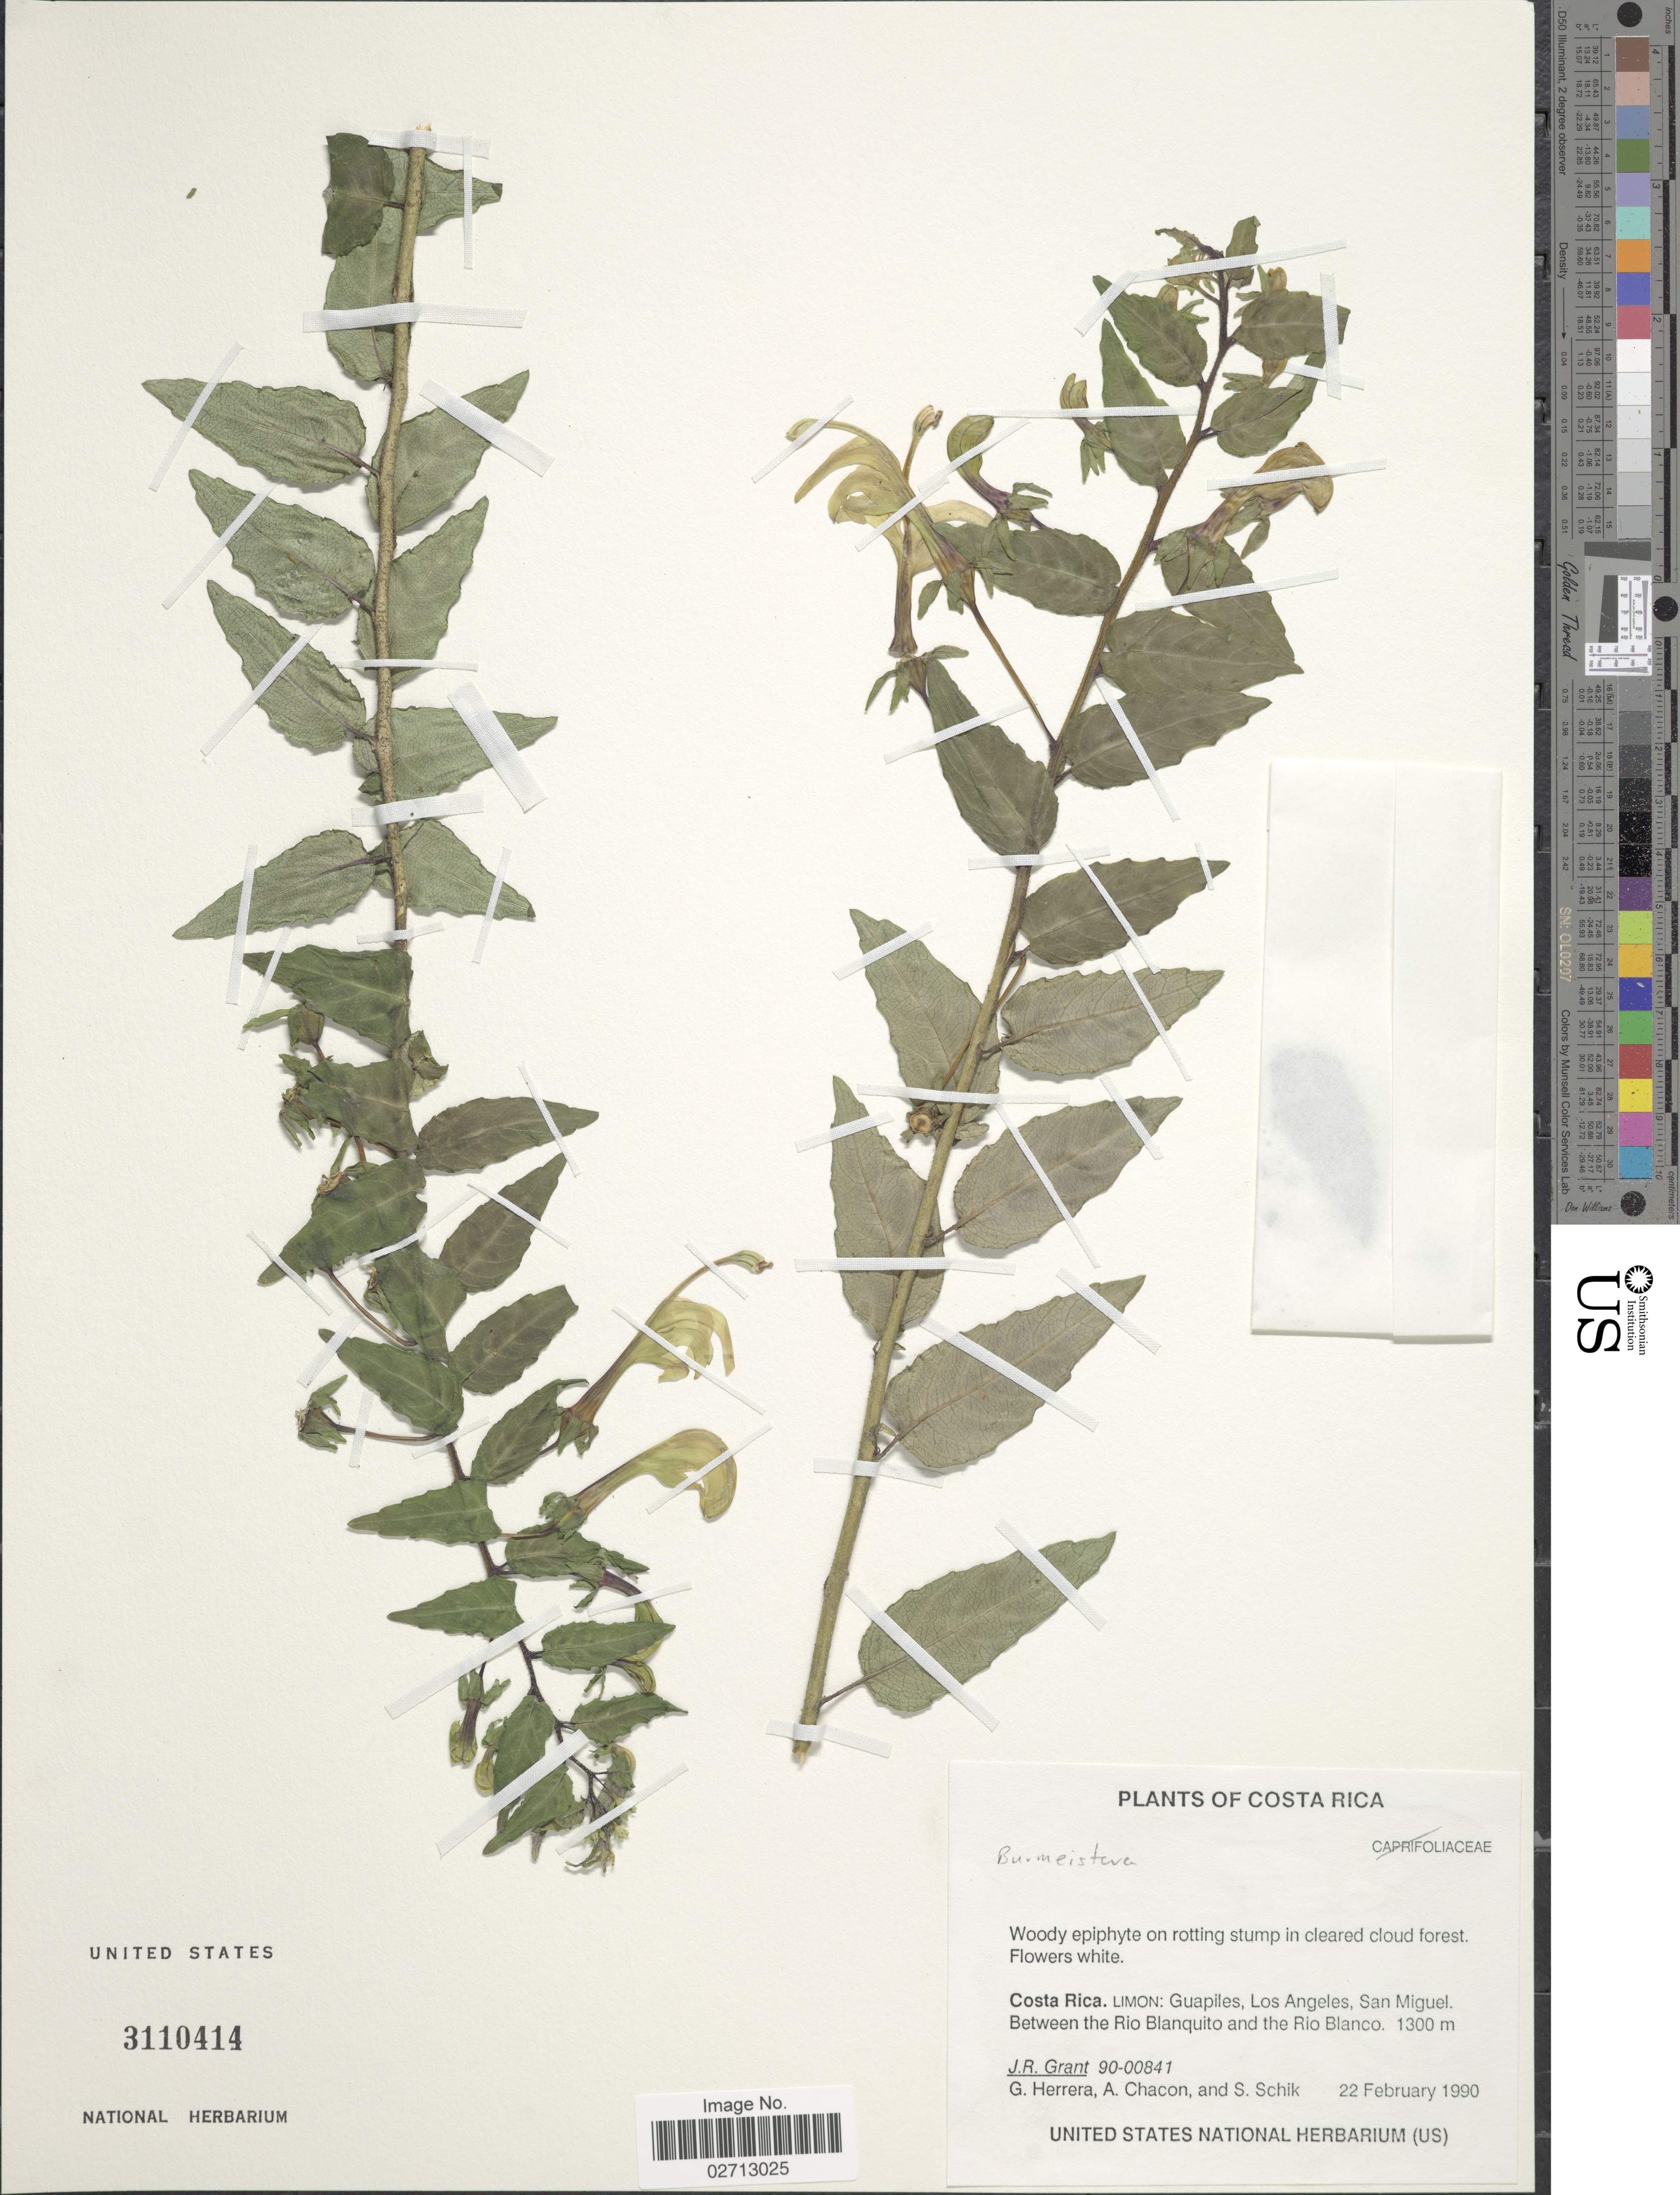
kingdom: Plantae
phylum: Tracheophyta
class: Magnoliopsida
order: Asterales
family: Campanulaceae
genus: Burmeistera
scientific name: Burmeistera sp.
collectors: J. Grant, G. Herrera, A. Chacon & S. Schik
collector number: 90-00841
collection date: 1990-02-22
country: Costa Rica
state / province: Limón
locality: Guapiles, Los Angeles, San Miguel. Between the Rio Blanquito and the Rio Blanco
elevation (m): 1300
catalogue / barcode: US 3110414